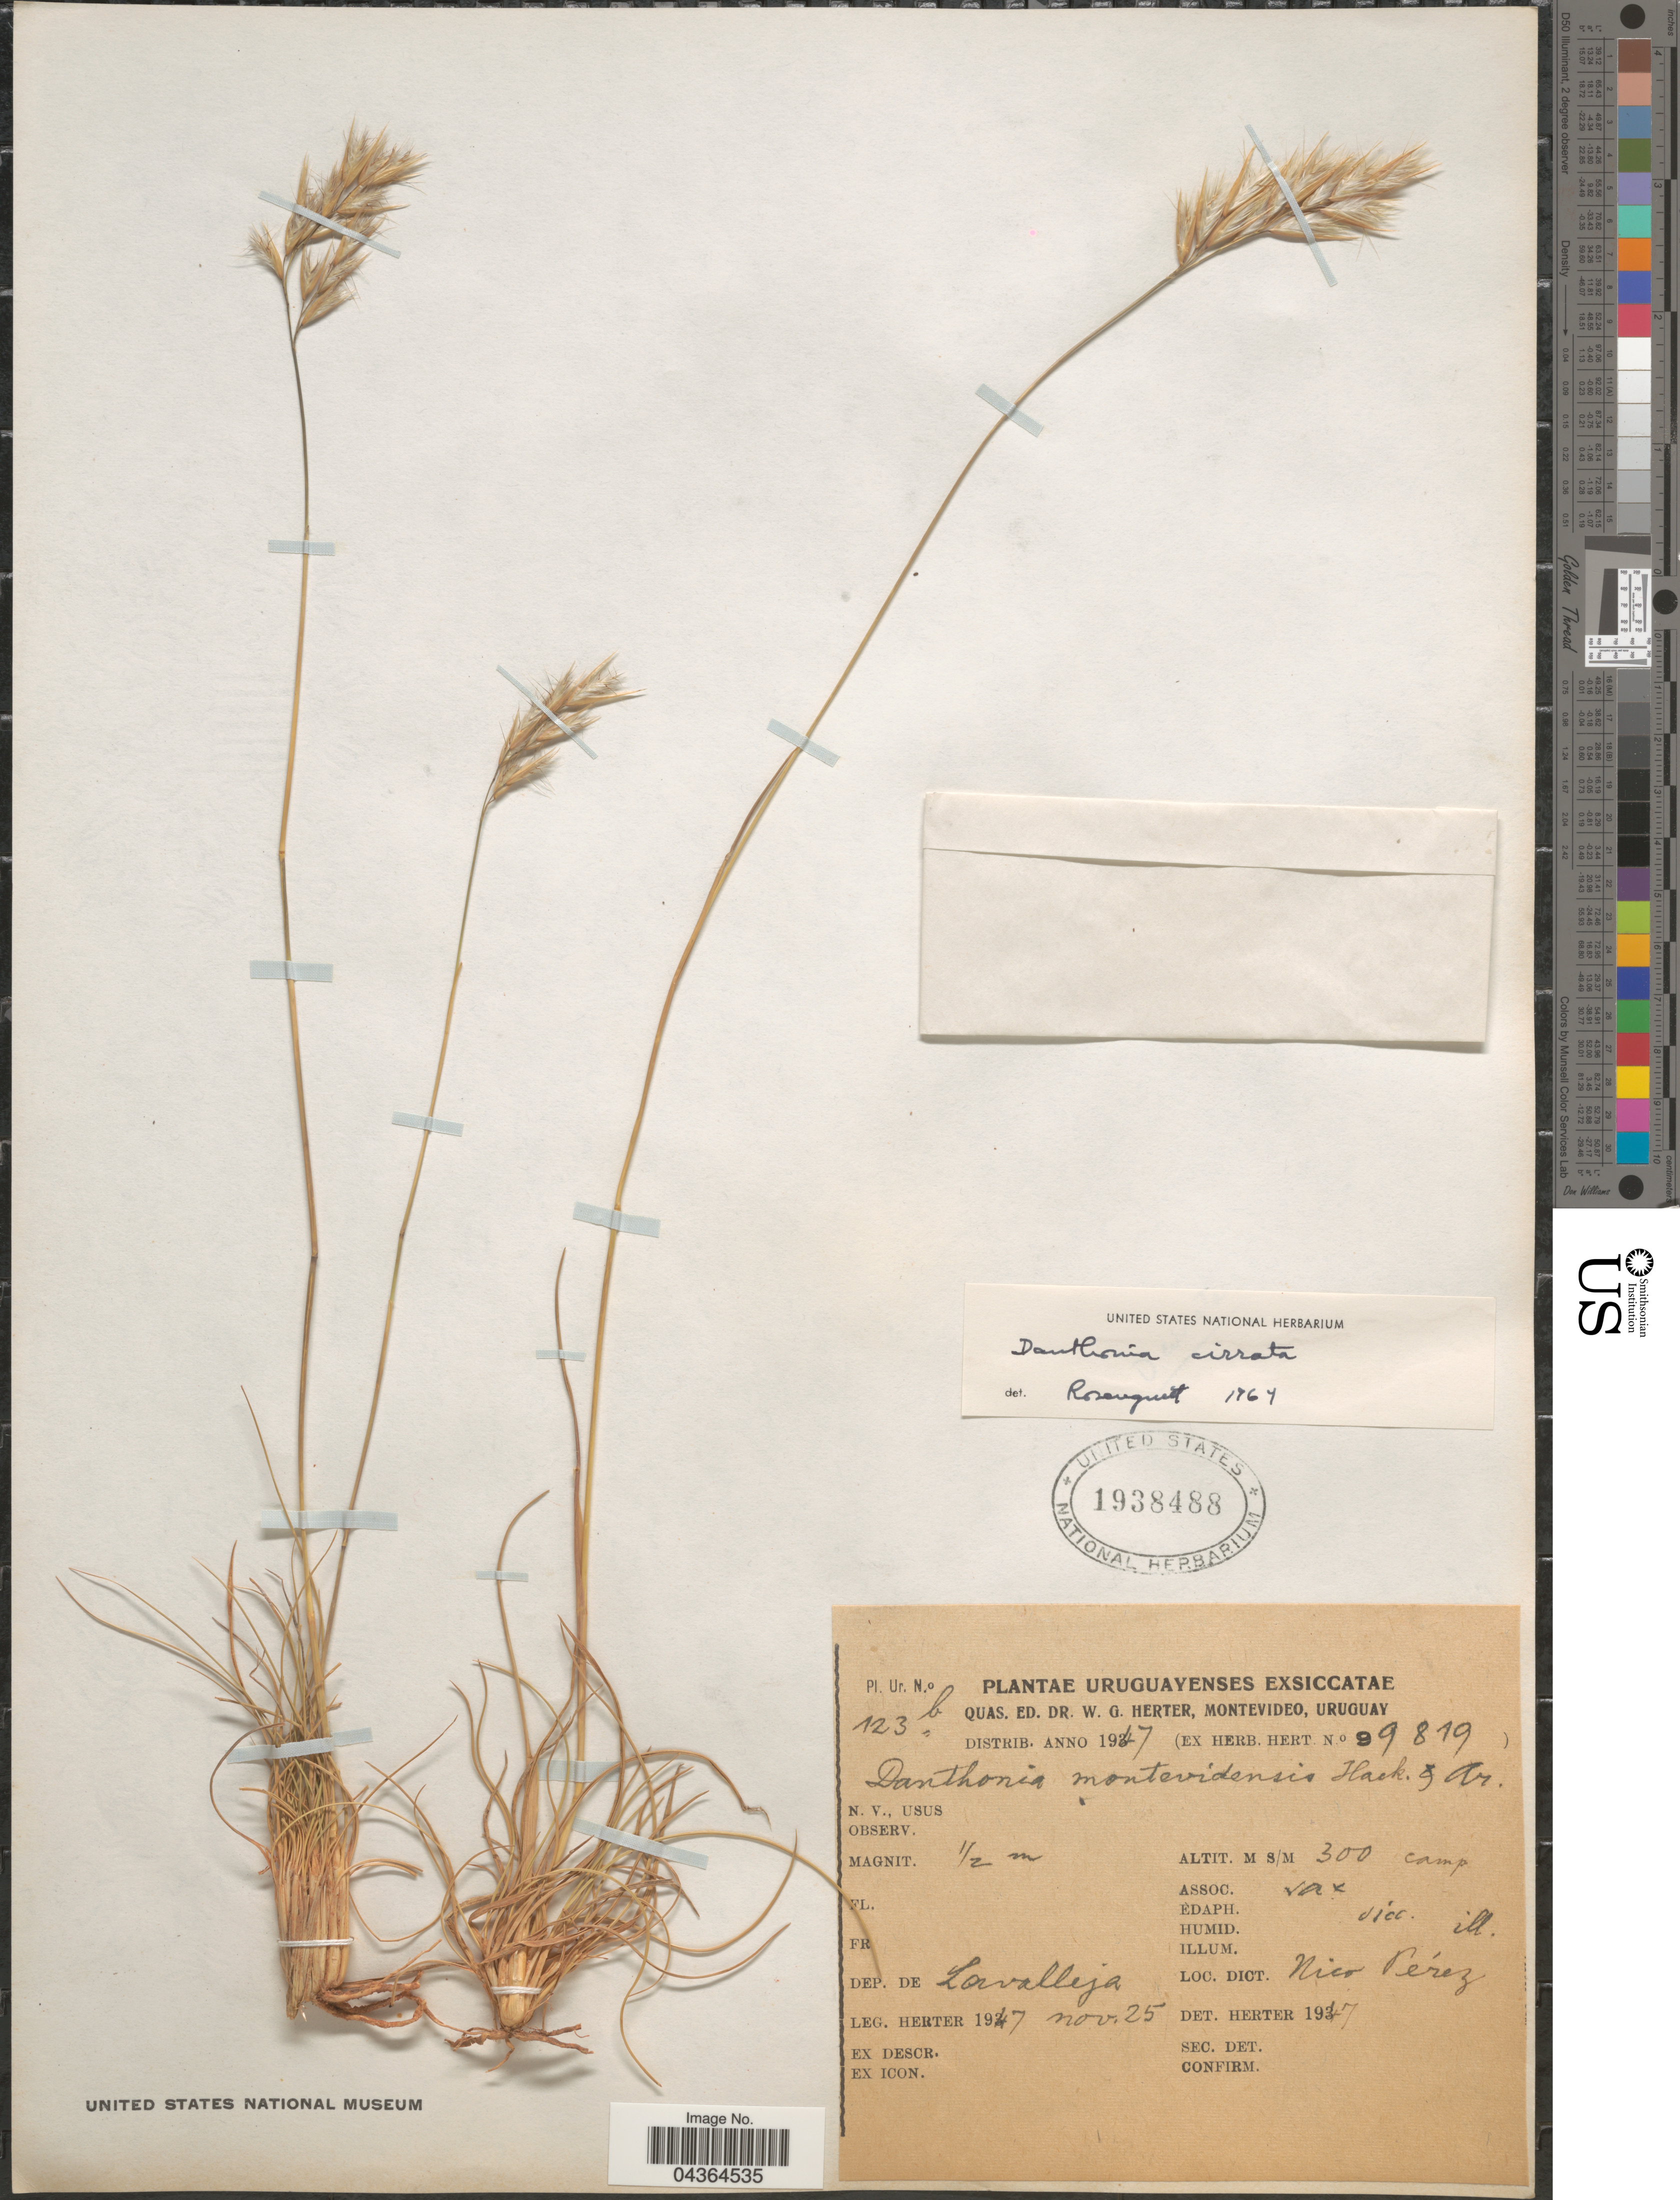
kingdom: Plantae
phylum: Tracheophyta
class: Liliopsida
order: Poales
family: Poaceae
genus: Danthonia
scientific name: Danthonia cirrata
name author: Hack. & Arechav.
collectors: W. G. Herter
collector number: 123b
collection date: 1947-11-25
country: Uruguay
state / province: Lavalleja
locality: Dep. de Lavalleja. Dict. Nico Pérez.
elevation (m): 300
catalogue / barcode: US 1938488